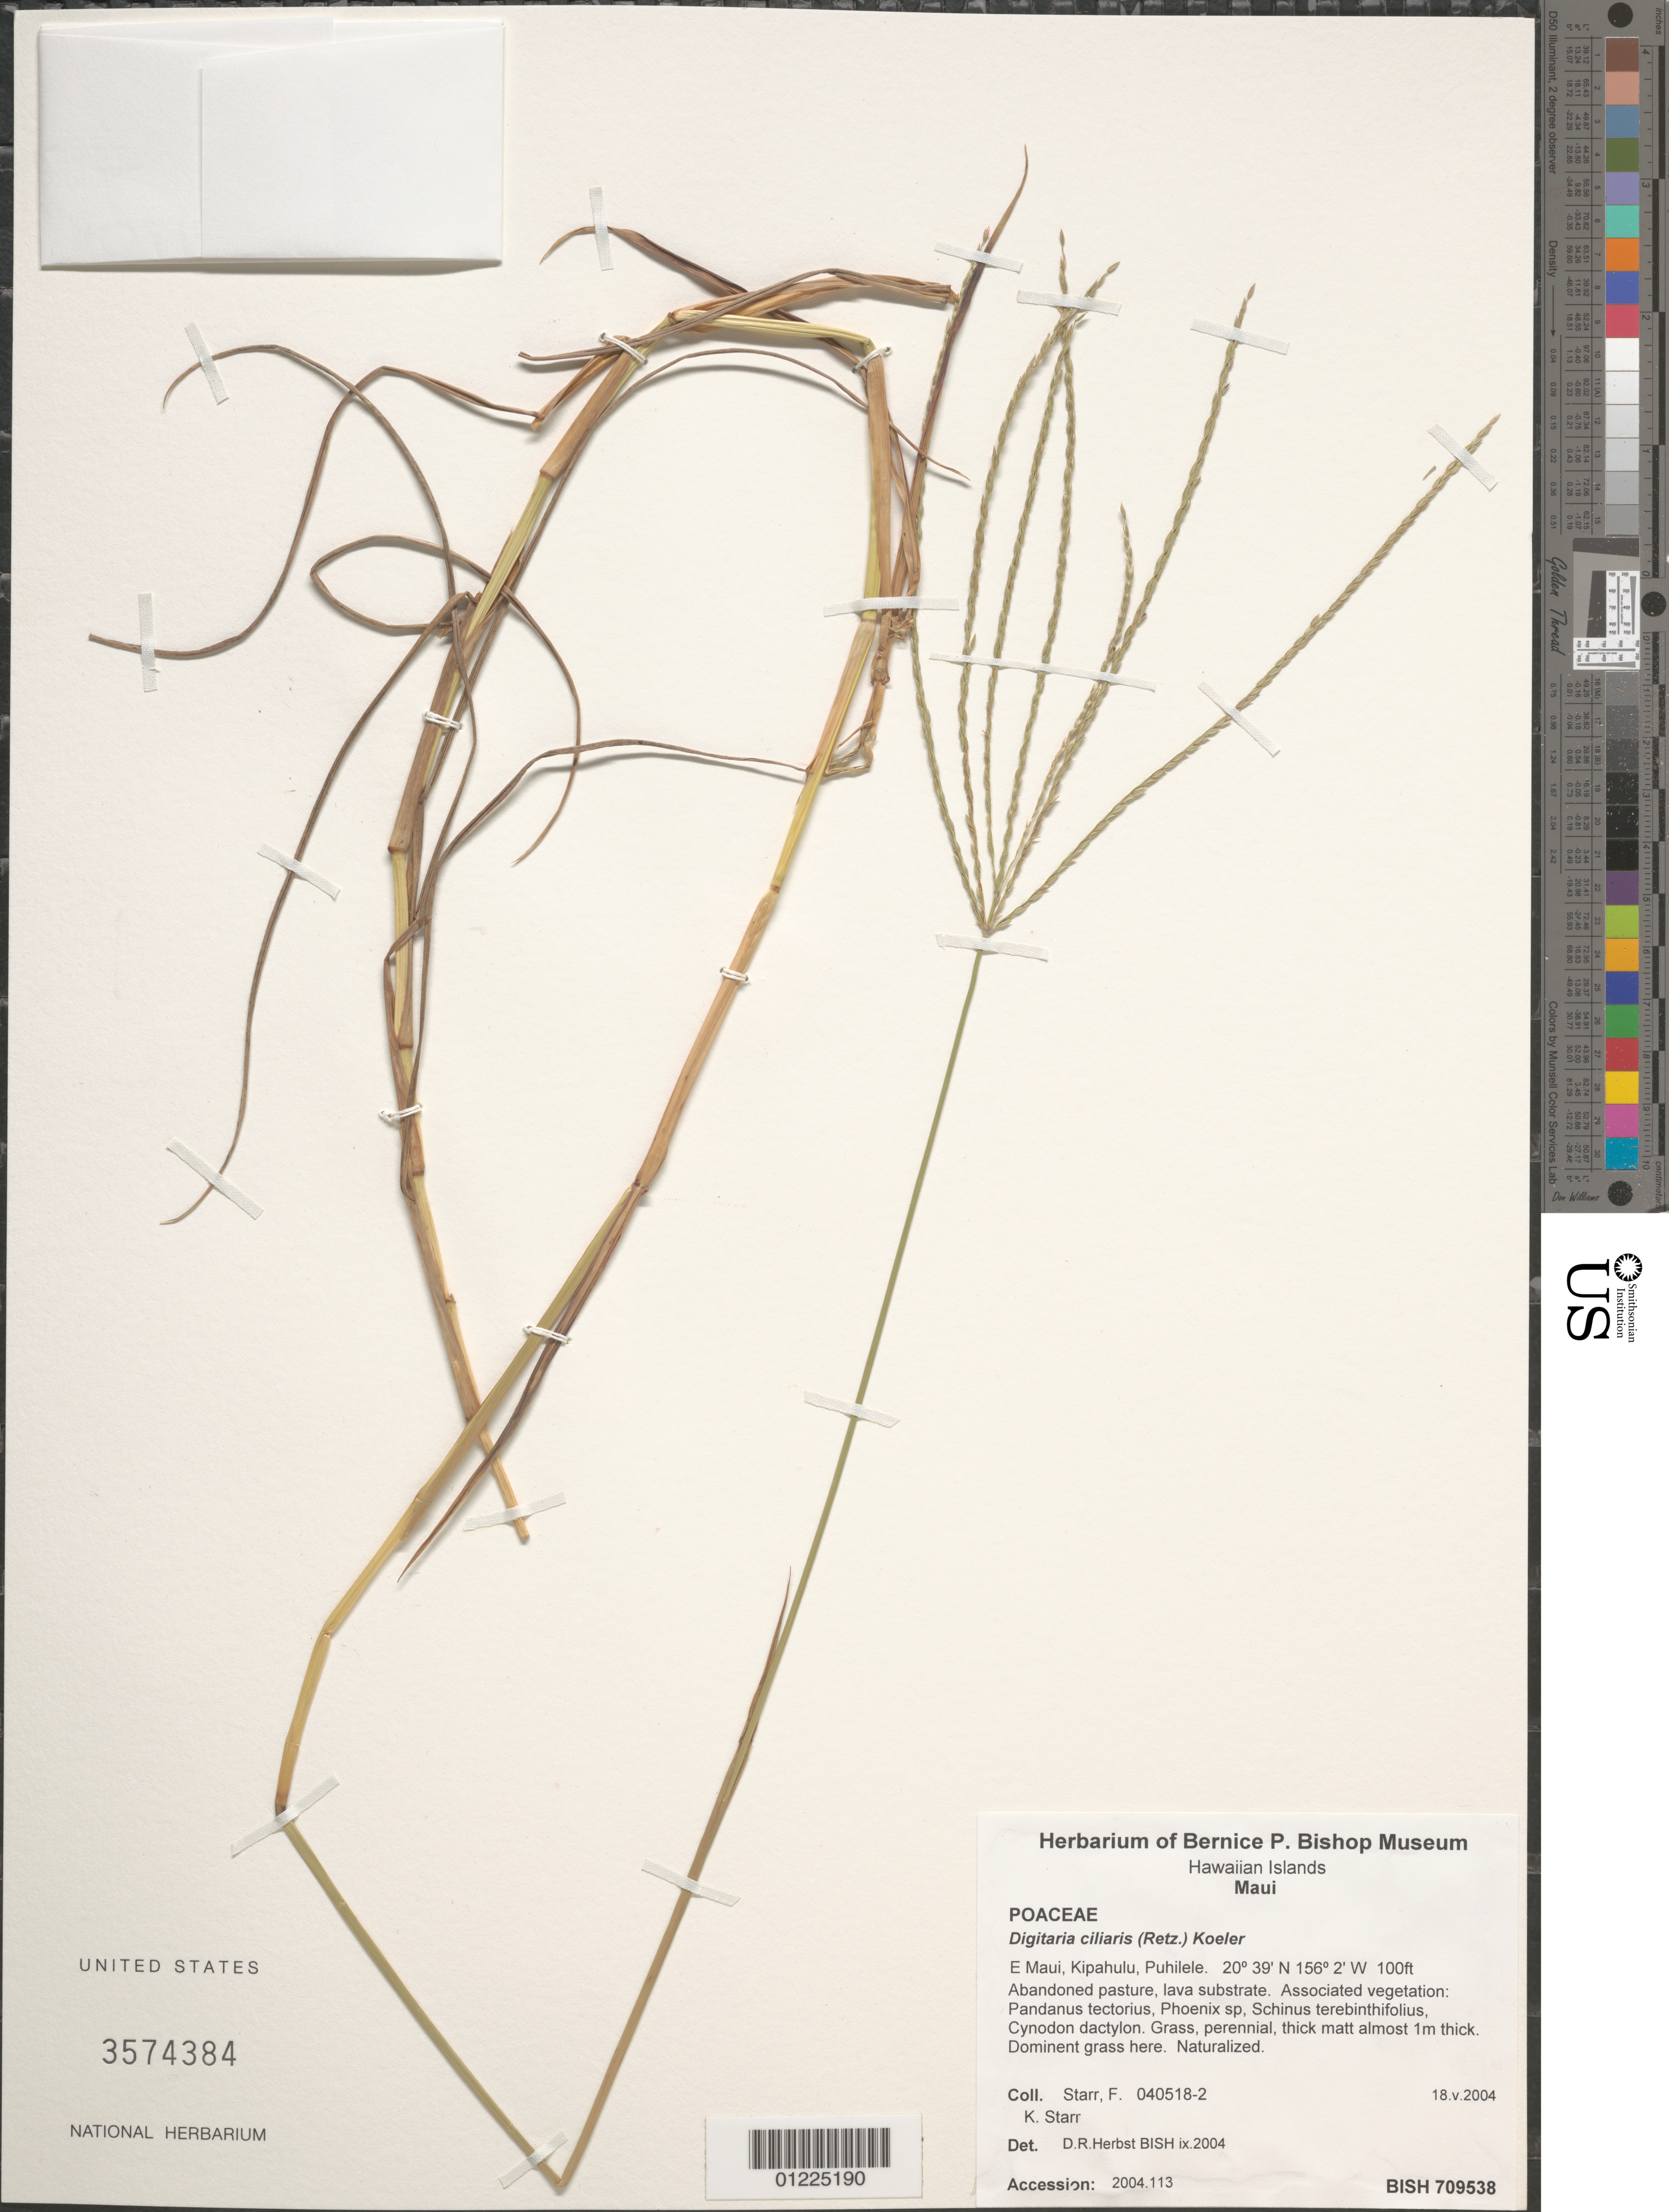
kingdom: Plantae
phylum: Tracheophyta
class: Liliopsida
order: Poales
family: Poaceae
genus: Digitaria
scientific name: Digitaria ciliaris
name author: (Retz.) Koeler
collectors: F. Starr & K. Starr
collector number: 040518-2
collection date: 2004-05-18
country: United States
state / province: Hawaii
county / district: Maui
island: Maui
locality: E Maui, Kipahulu, Puhilele.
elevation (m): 30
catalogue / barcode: US 3574384